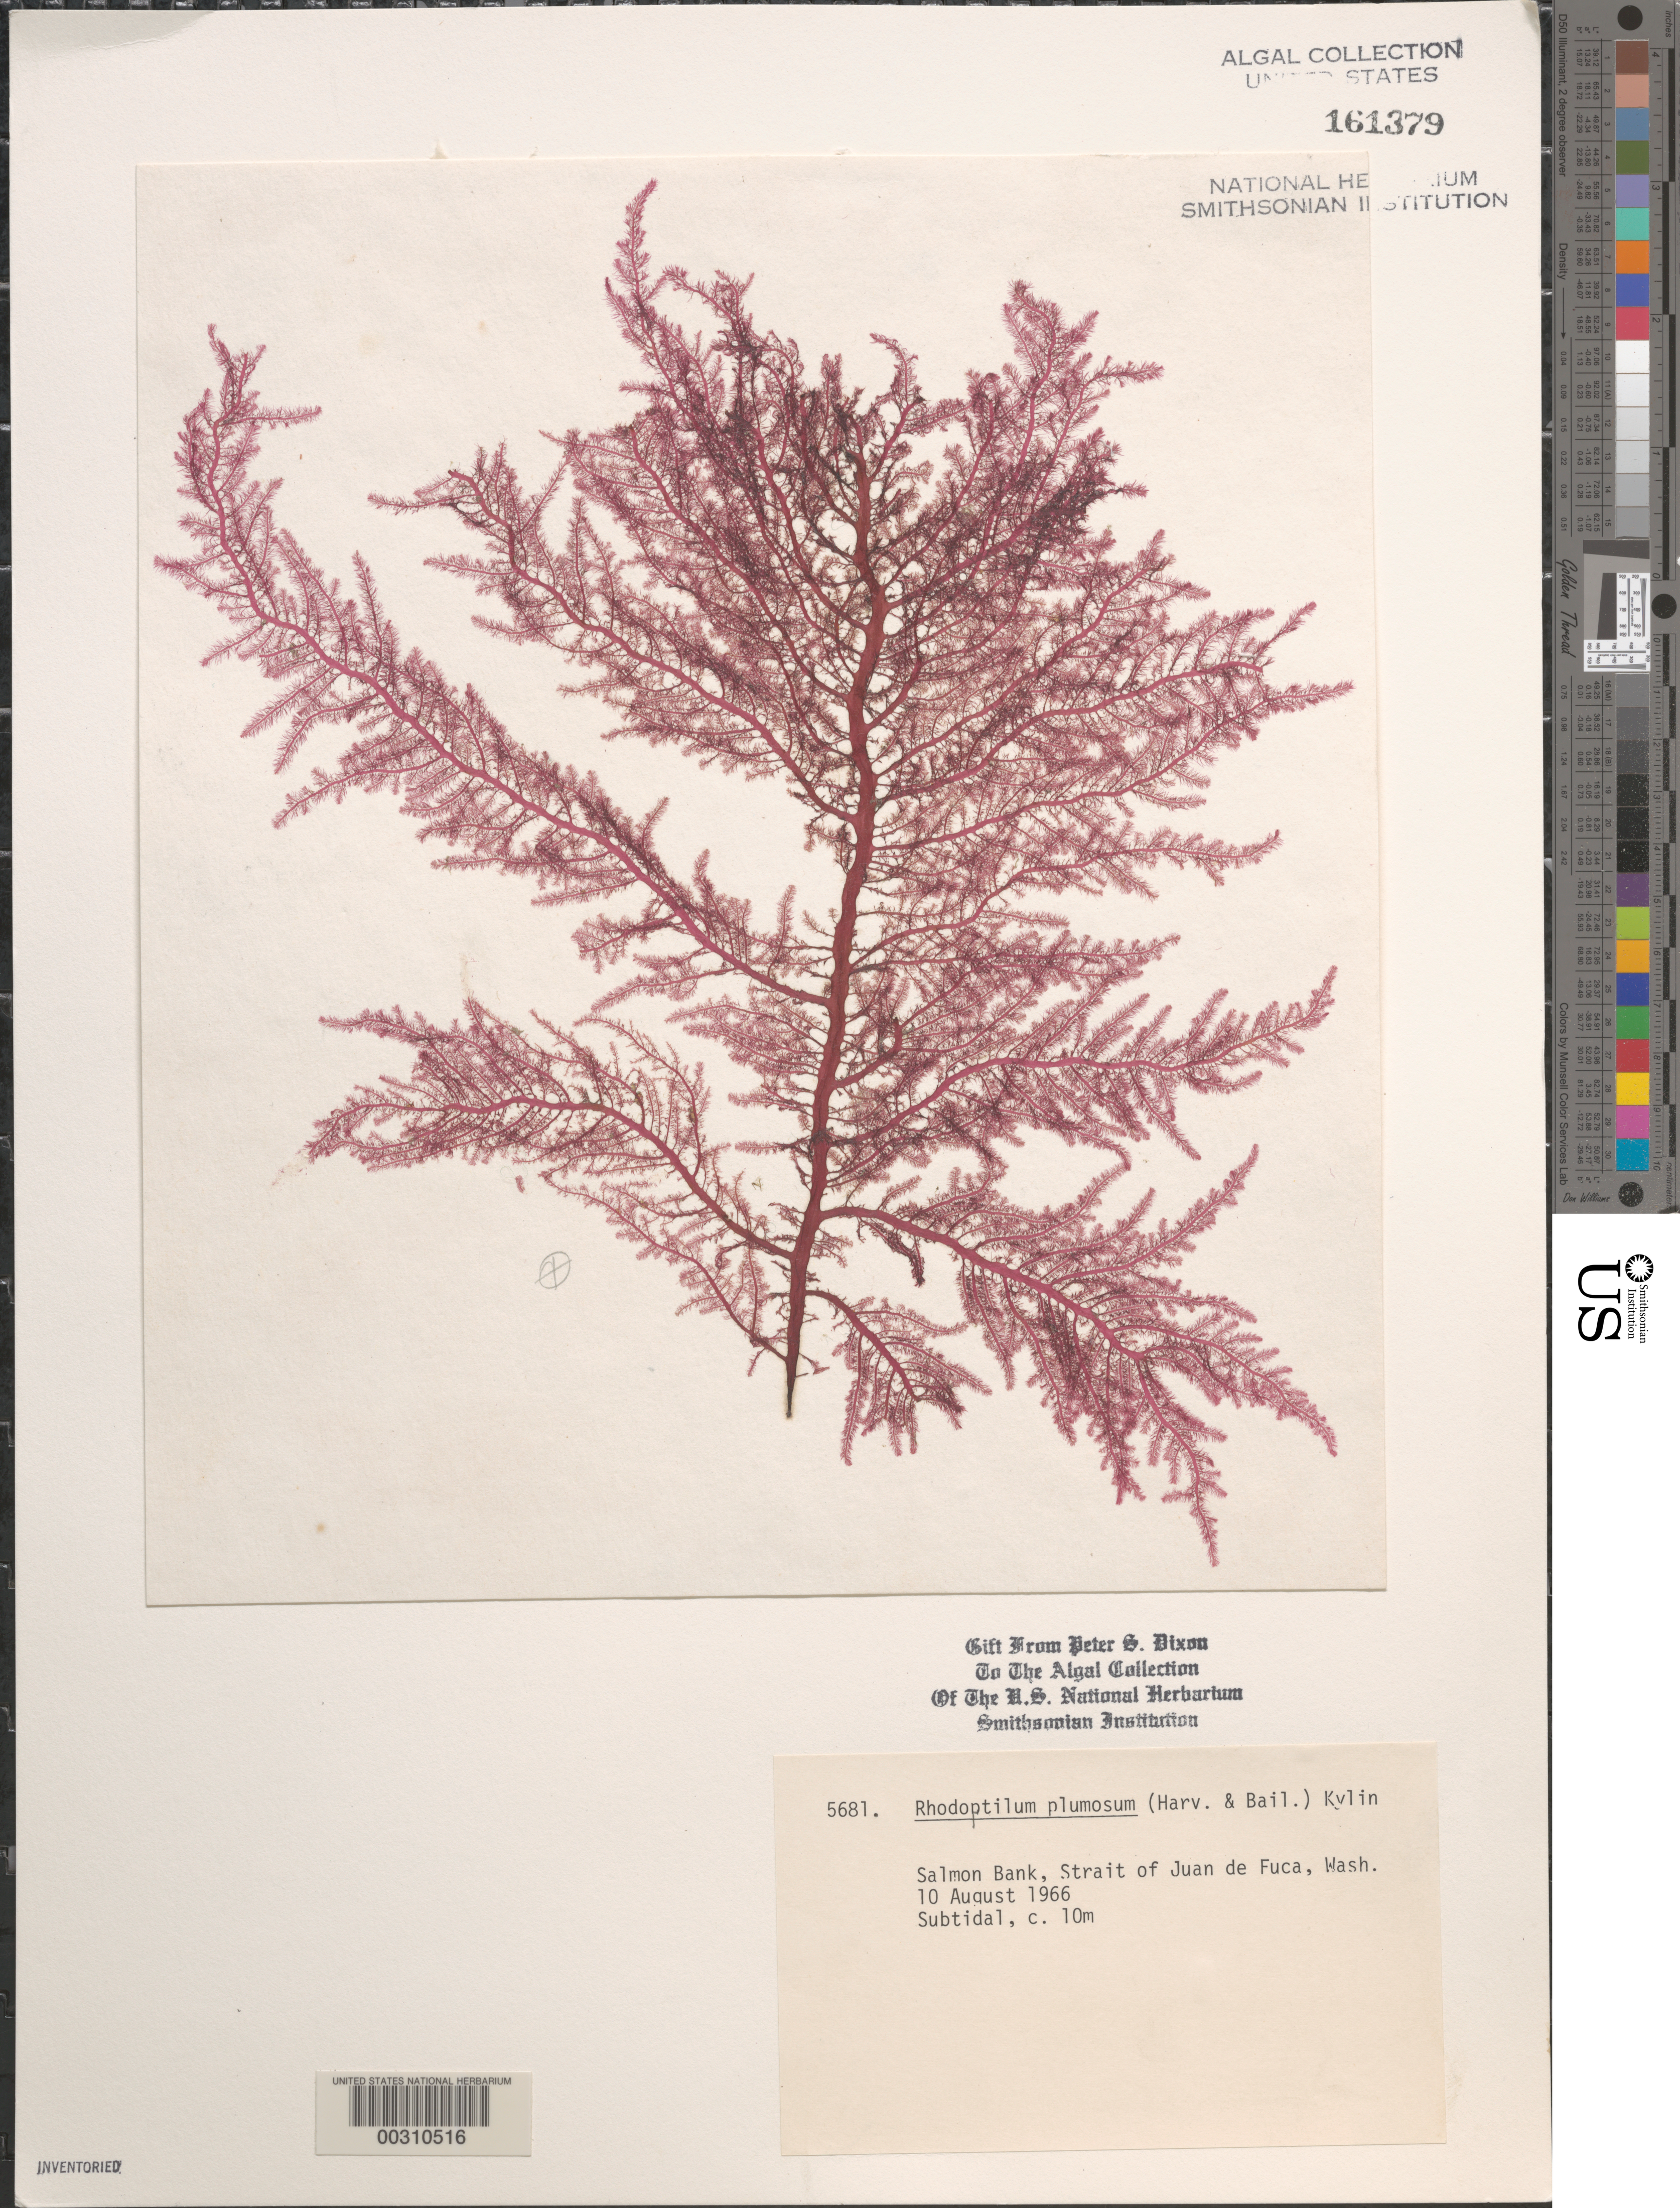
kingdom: Plantae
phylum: Rhodophyta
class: Florideophyceae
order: Ceramiales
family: Dasyaceae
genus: Rhodoptilum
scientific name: Rhodoptilum plumosum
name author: (Harv. & Bail.) Kylin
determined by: Dixon, P. S.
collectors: P. S. Dixon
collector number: PSD 5681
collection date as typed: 10 Aug 1966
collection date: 1966-08-10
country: United States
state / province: Washington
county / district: San Juan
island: San Juan Islands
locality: Salmon Bank, Strait of Juan de Fuca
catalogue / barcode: US 161379